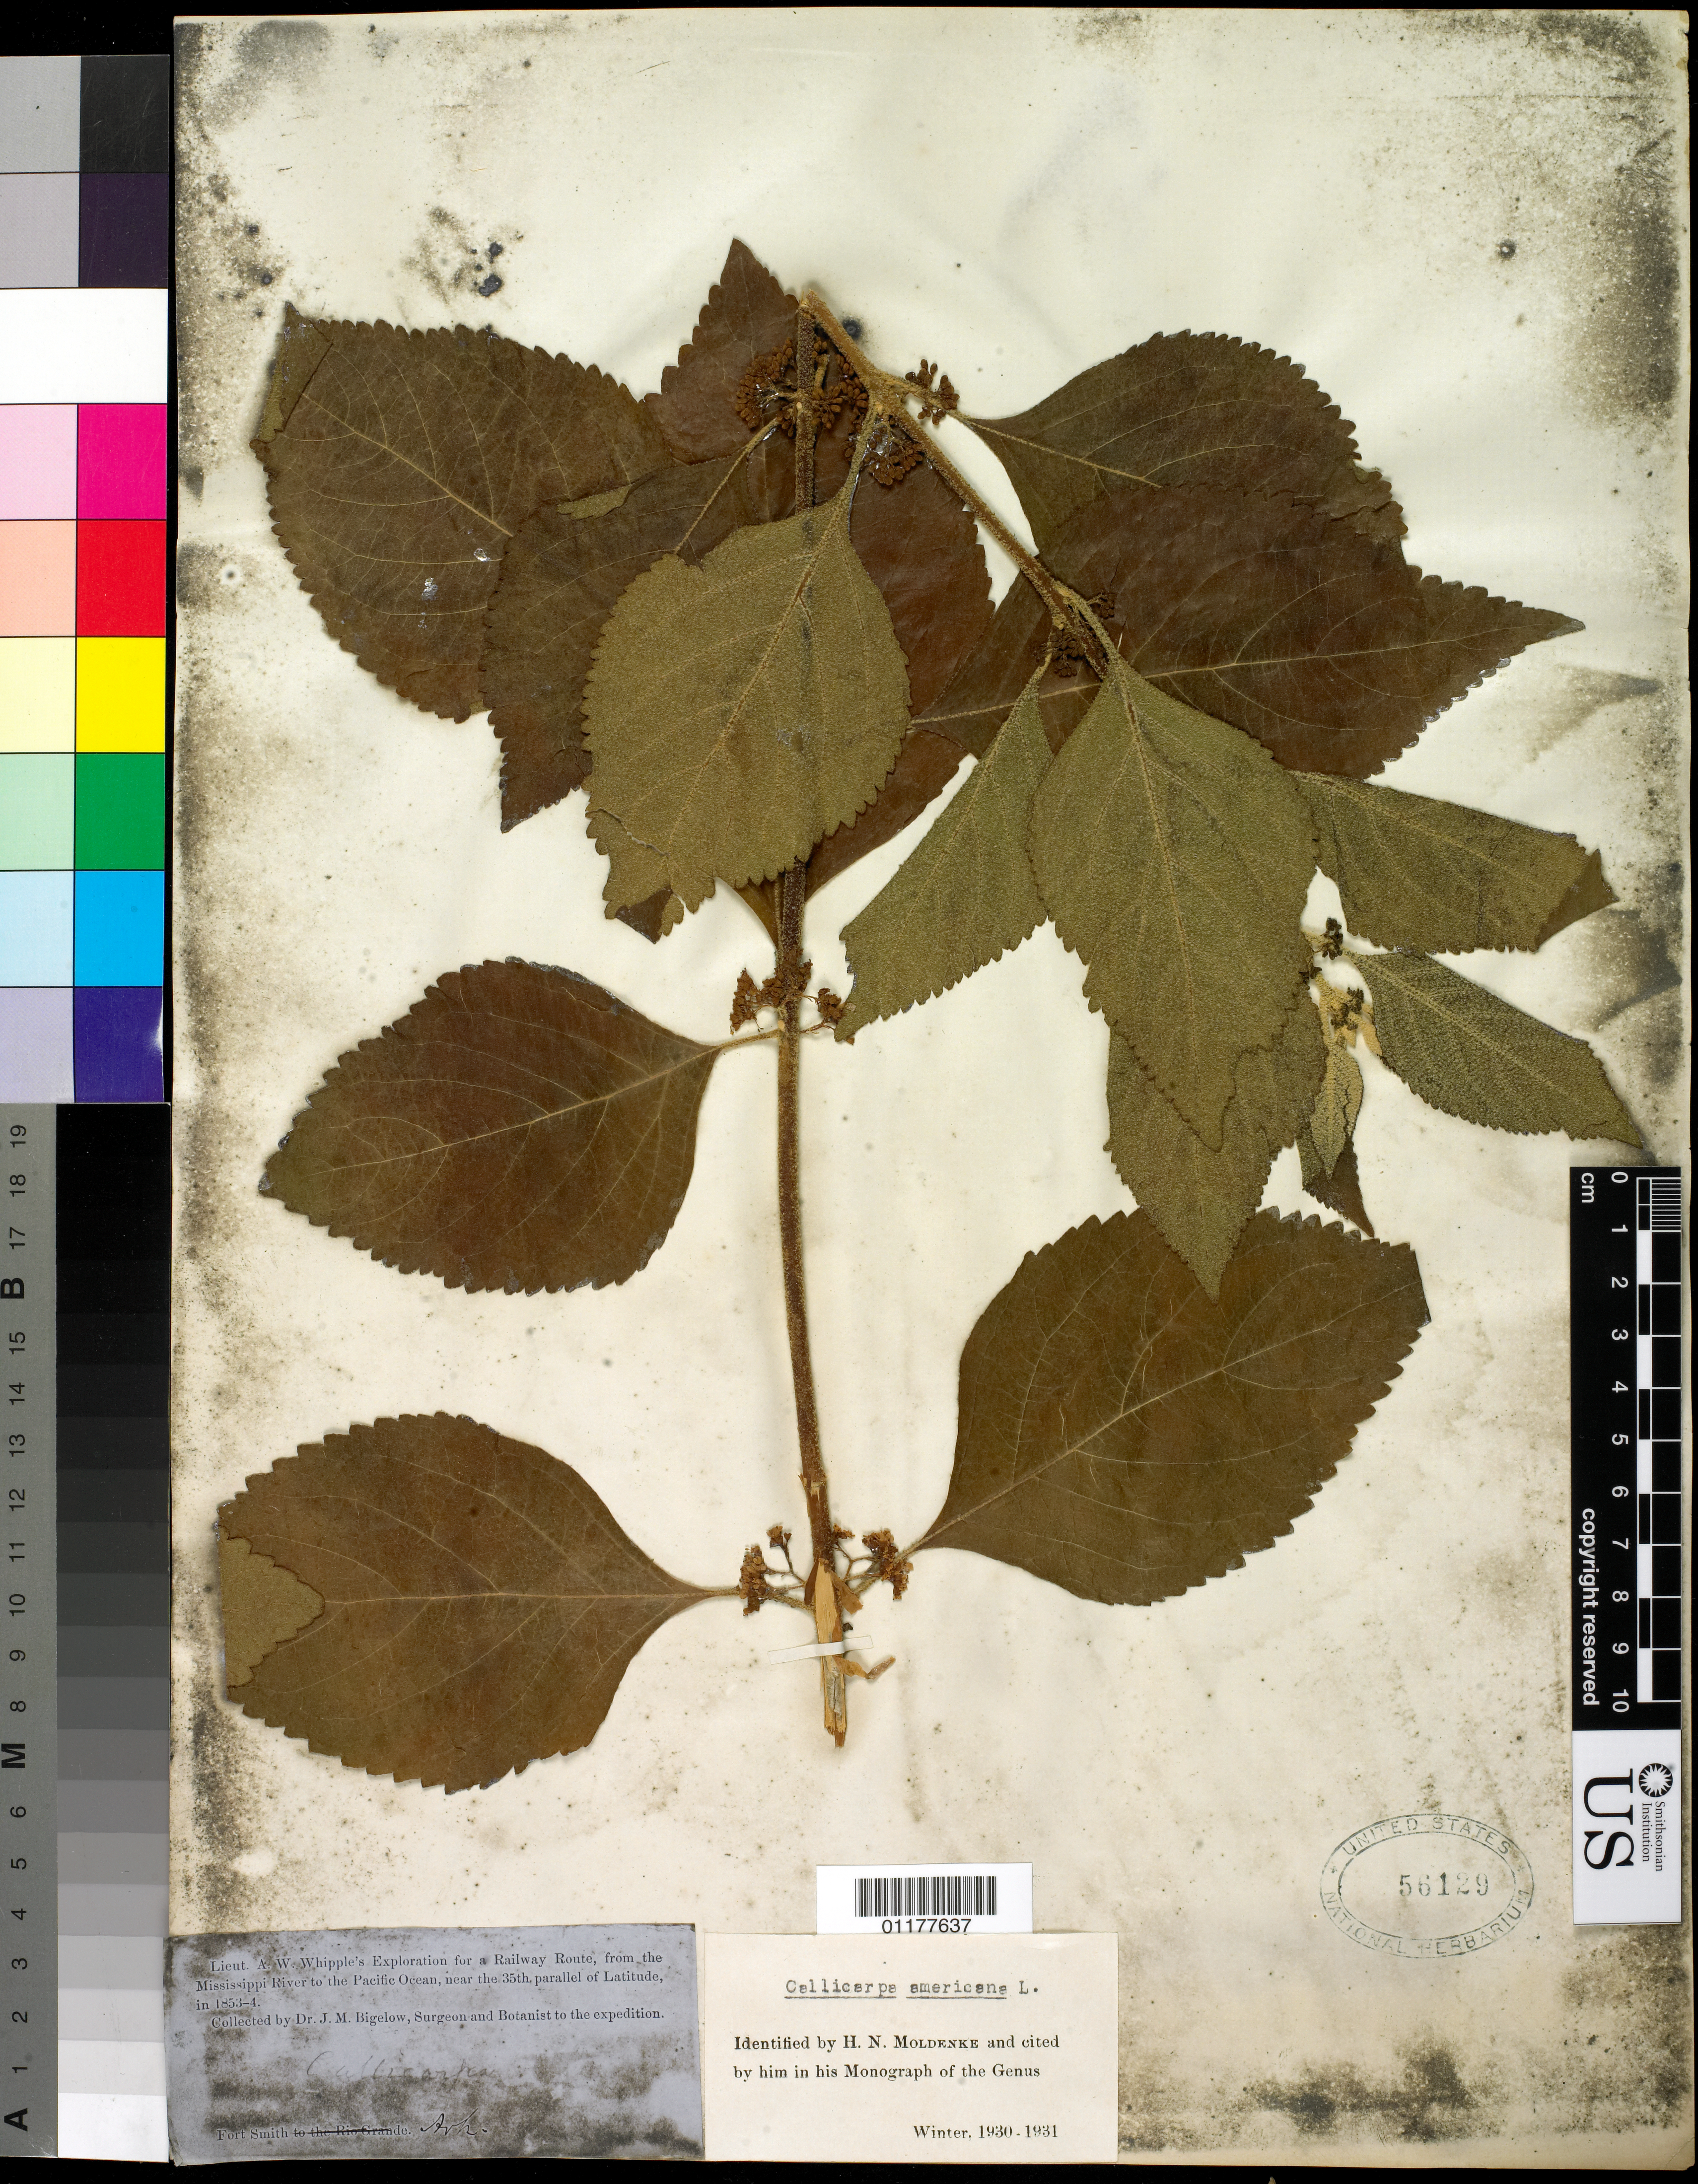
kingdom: Plantae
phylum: Tracheophyta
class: Magnoliopsida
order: Lamiales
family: Lamiaceae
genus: Callicarpa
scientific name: Callicarpa americana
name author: L.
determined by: Moldenke, H. N.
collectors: J. M. Bigelow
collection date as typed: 1853 to -- --- 1854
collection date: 1853/1854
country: United States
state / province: Arkansas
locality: Fort Smith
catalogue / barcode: US 56129